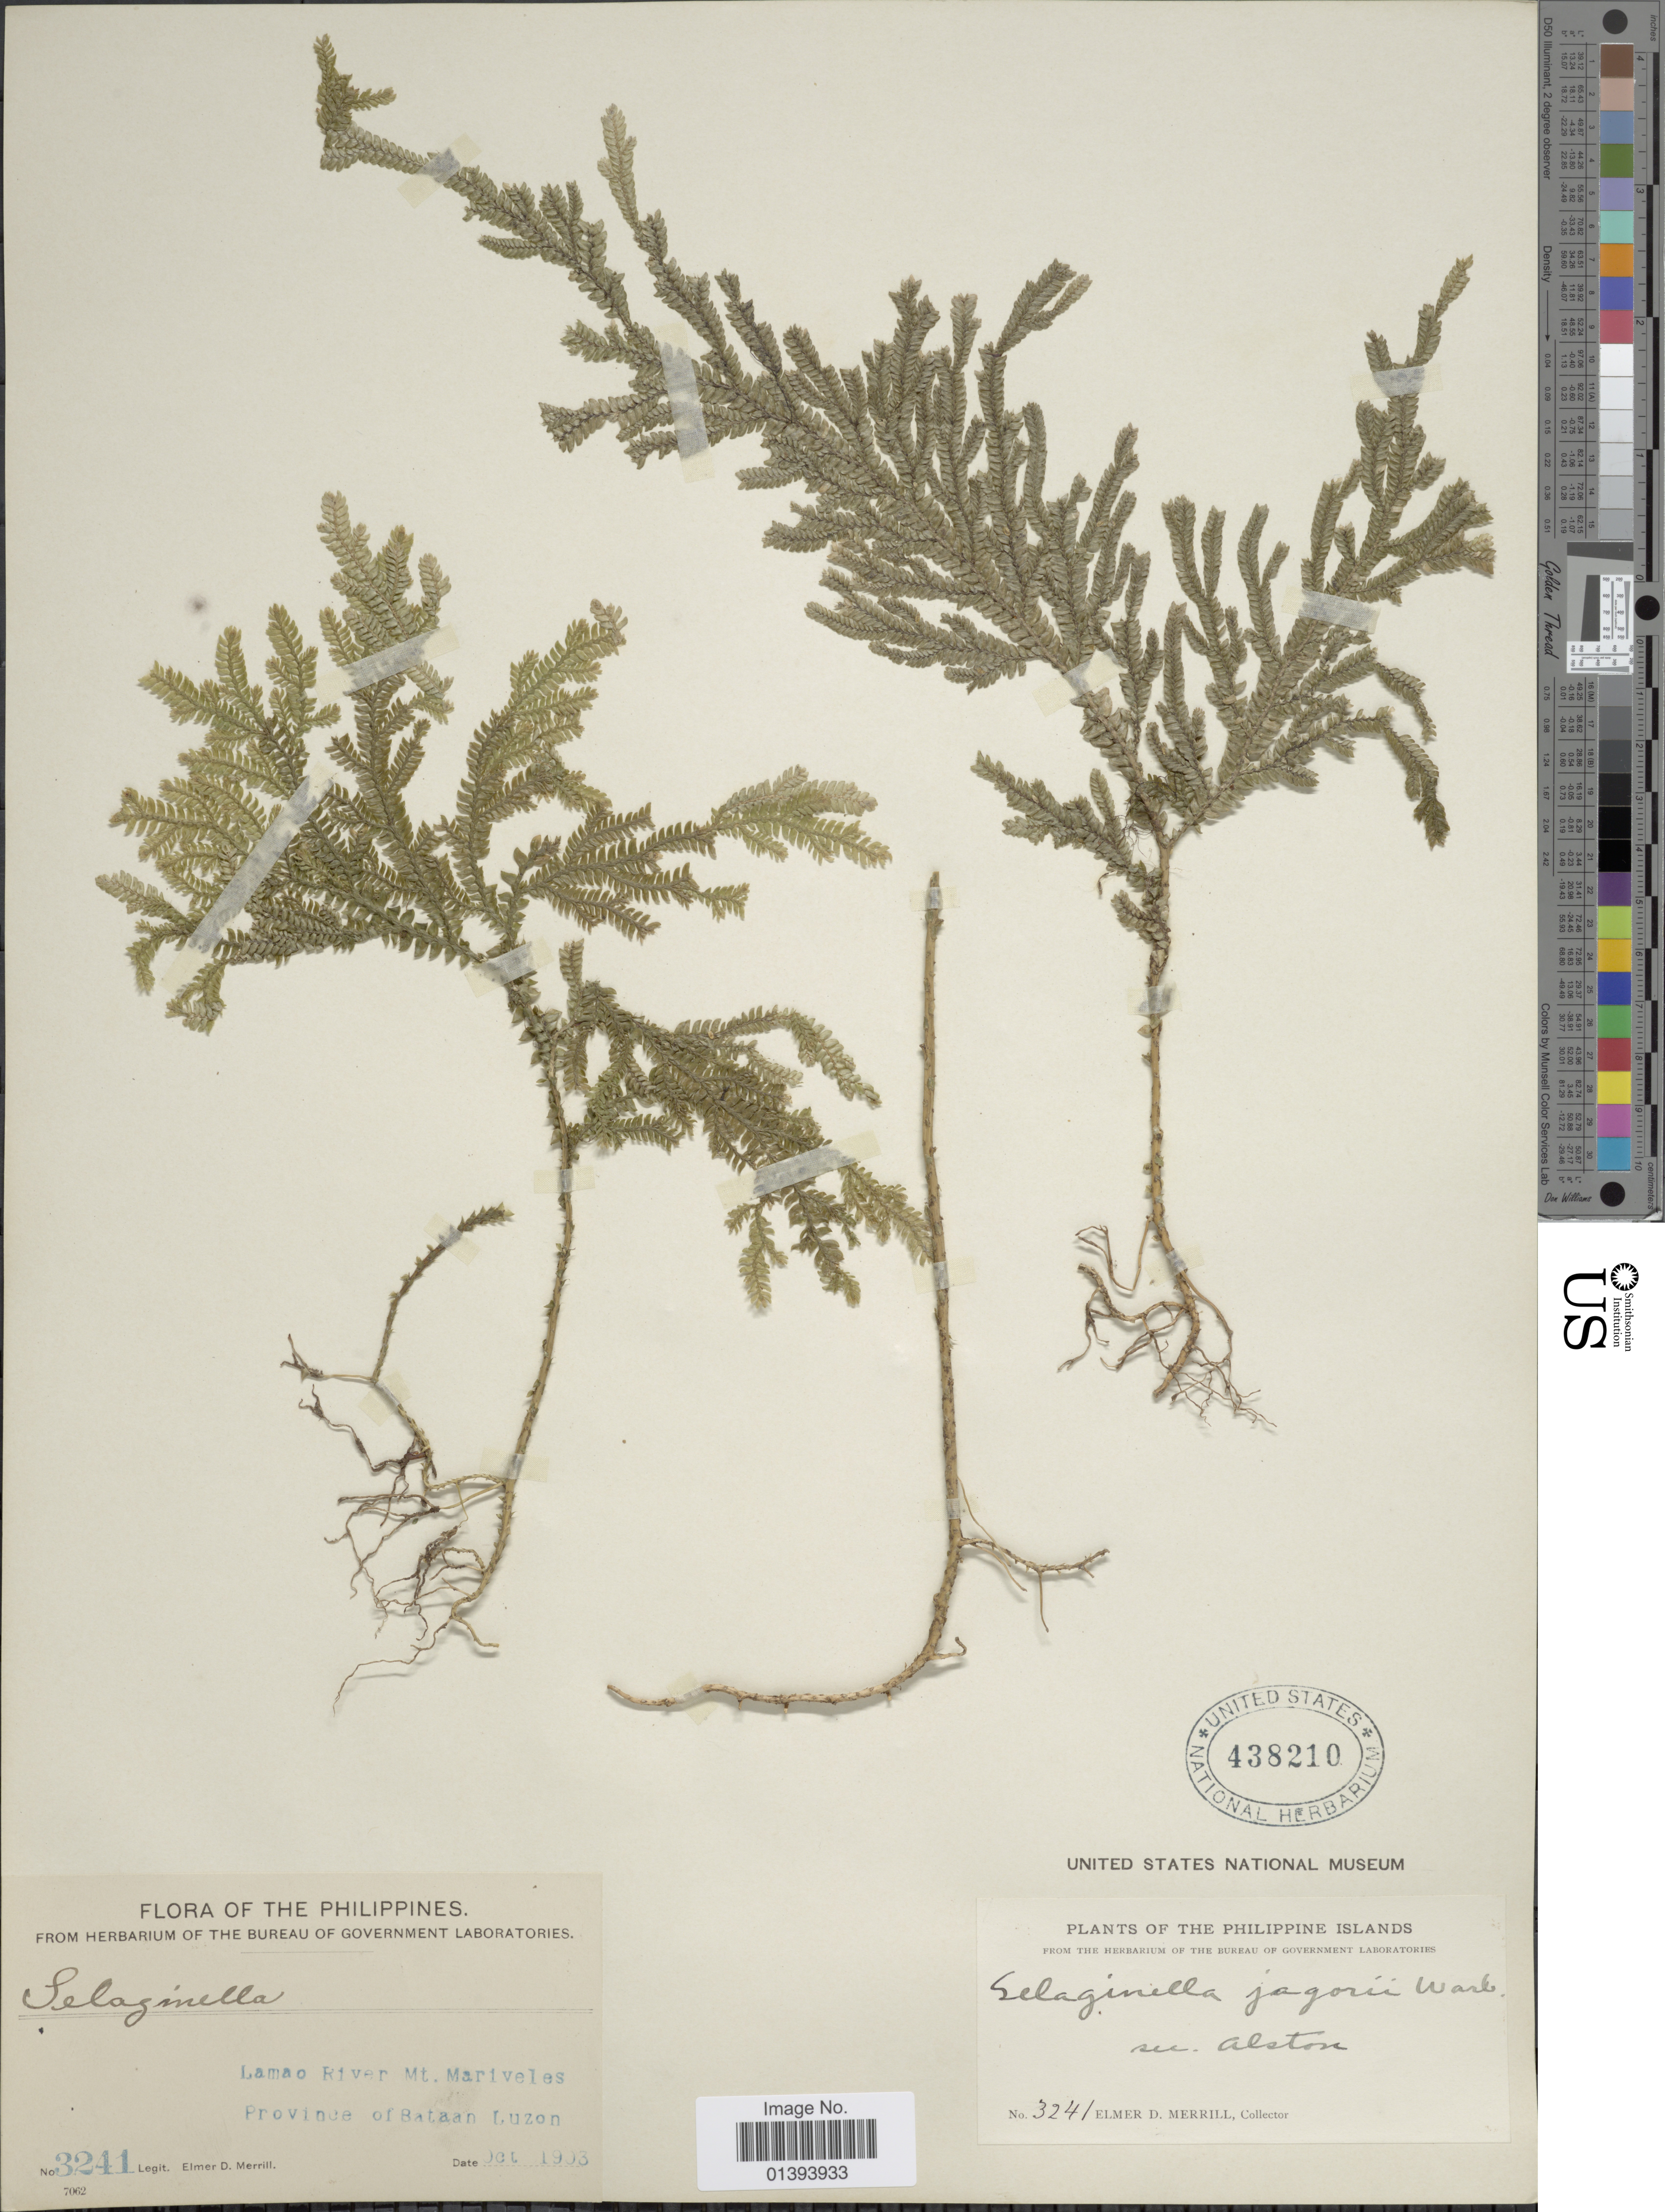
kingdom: Plantae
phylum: Tracheophyta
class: Lycopodiopsida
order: Selaginellales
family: Selaginellaceae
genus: Selaginella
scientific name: Selaginella jagorii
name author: Warb.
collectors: E. D. Merrill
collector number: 3241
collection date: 1903-10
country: Philippines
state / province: Central Luzon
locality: Lamao River Mt. Mariveles, province of Bataan Luzon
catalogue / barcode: US 438210